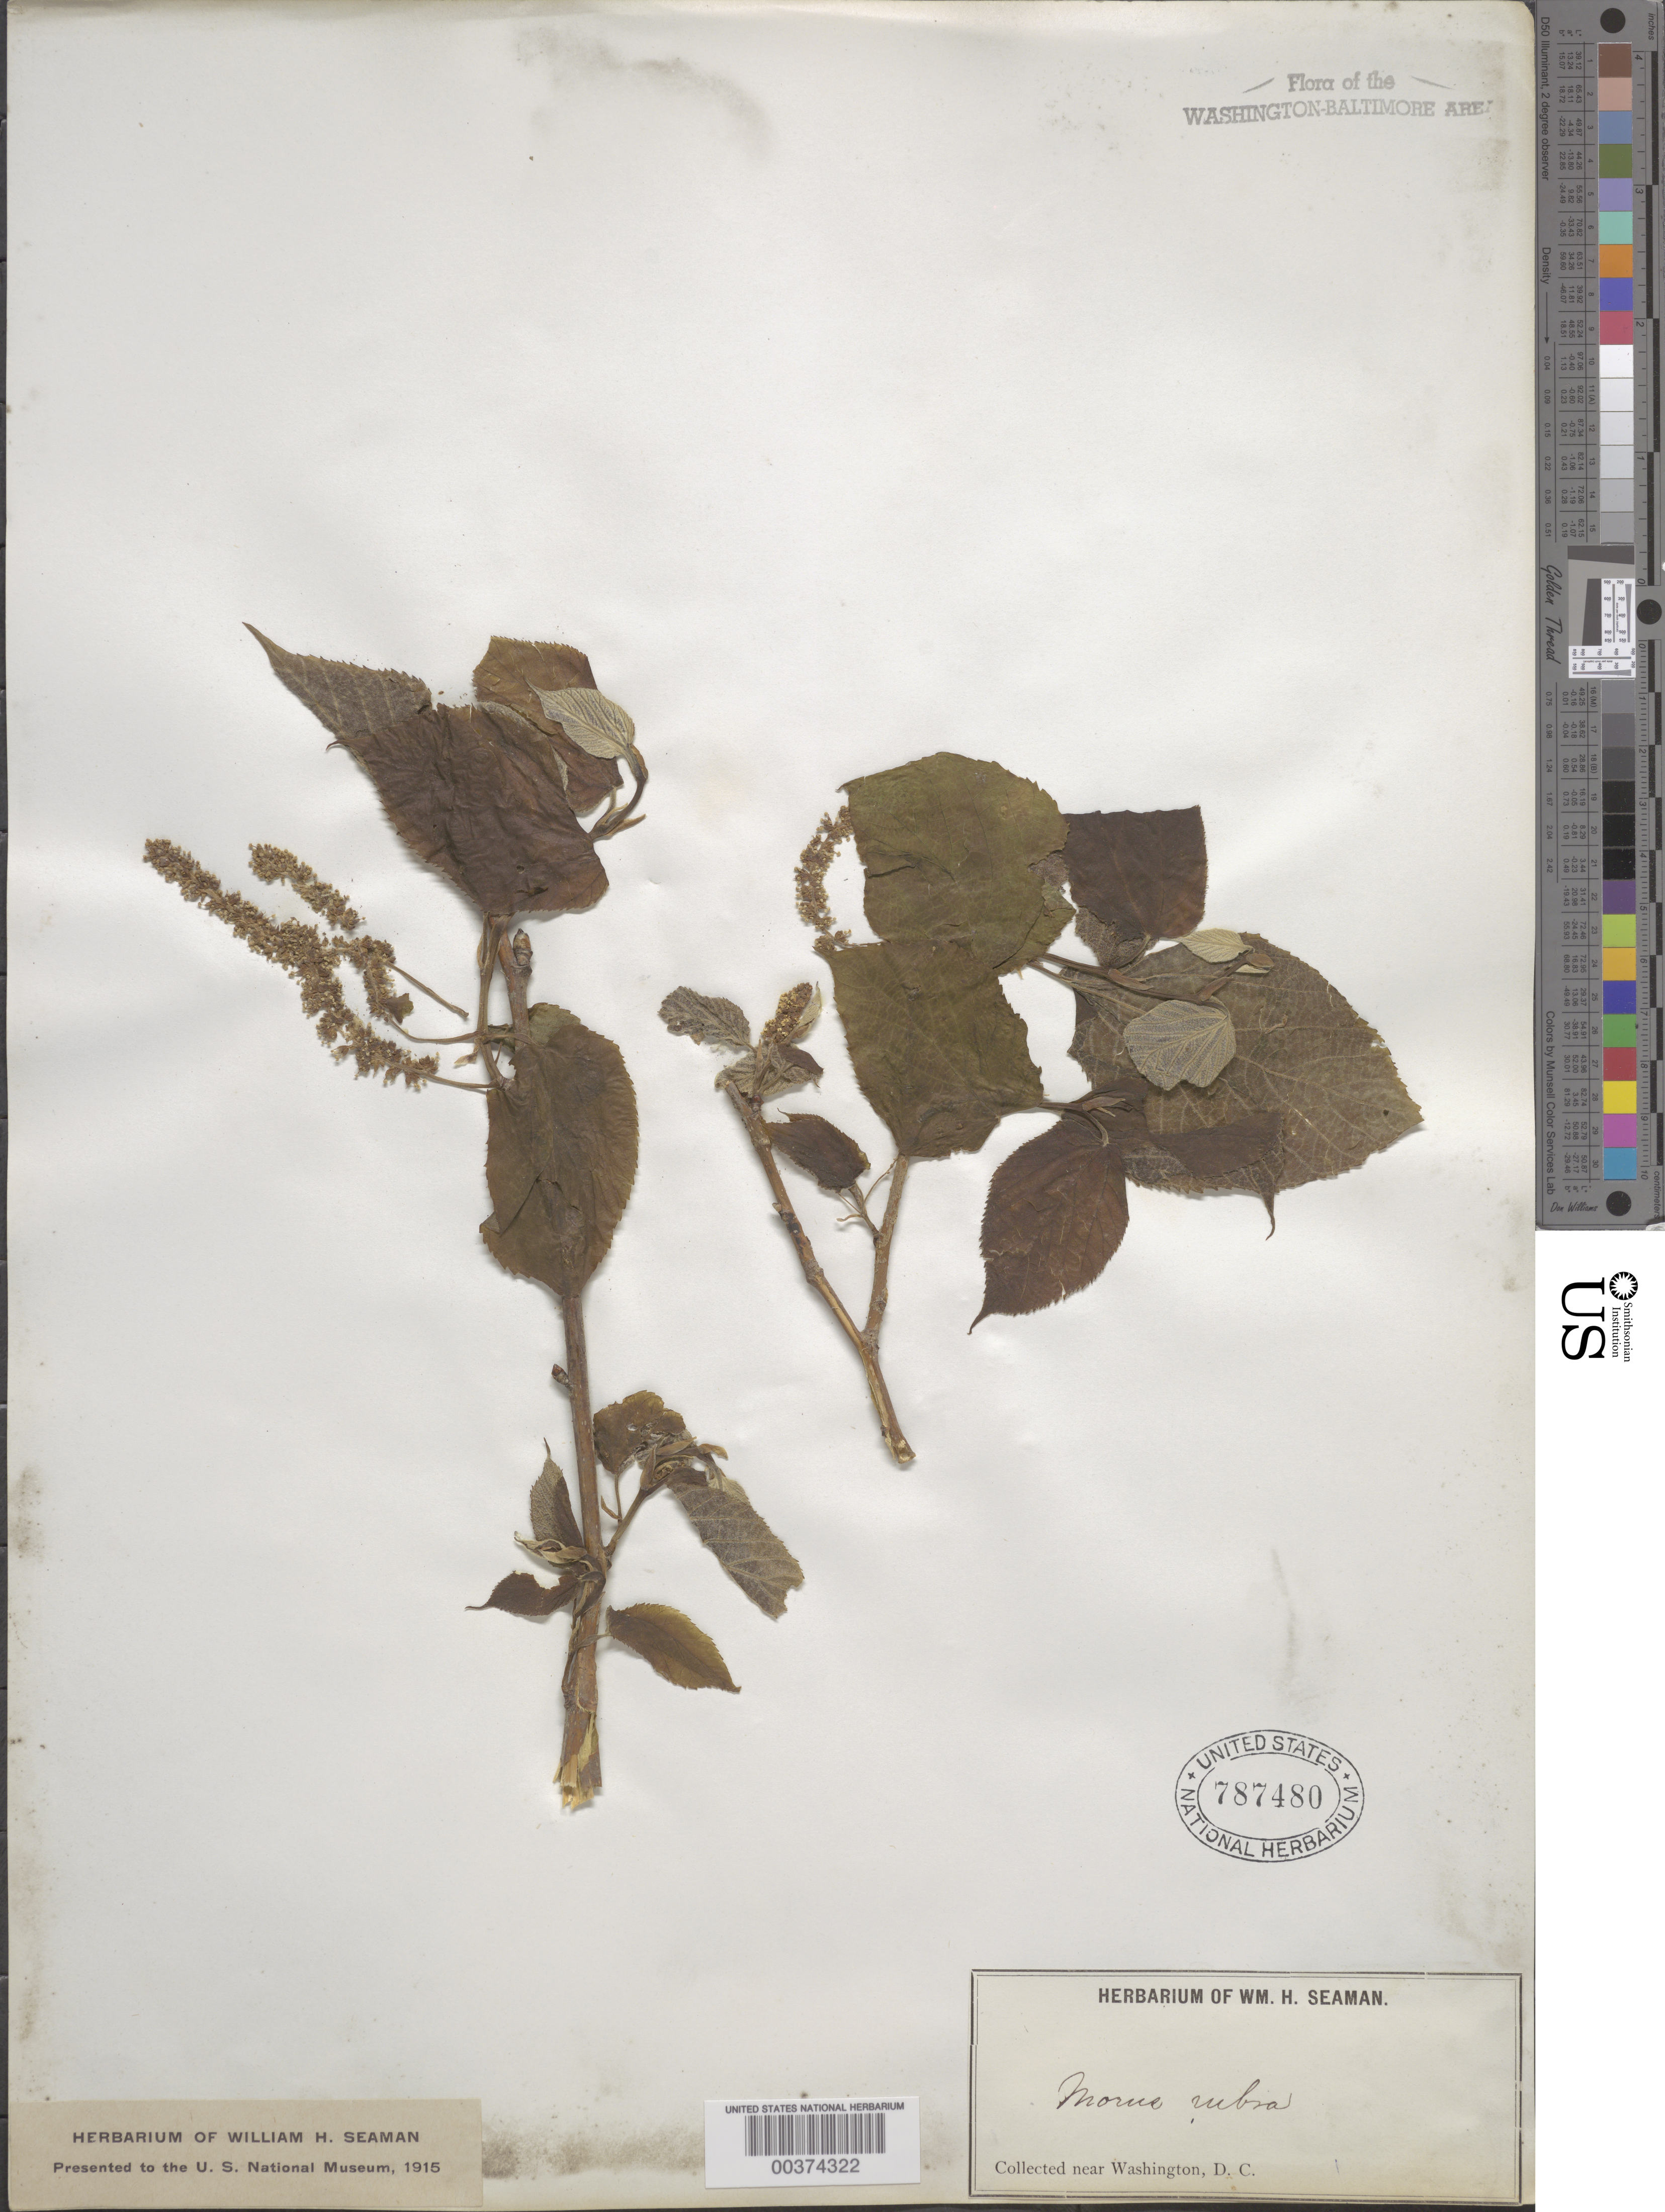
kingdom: Plantae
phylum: Tracheophyta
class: Magnoliopsida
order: Rosales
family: Moraceae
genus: Morus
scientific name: Morus rubra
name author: L.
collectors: W. Seaman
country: United States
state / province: District of Columbia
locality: Washington DC area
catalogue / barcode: US 787480